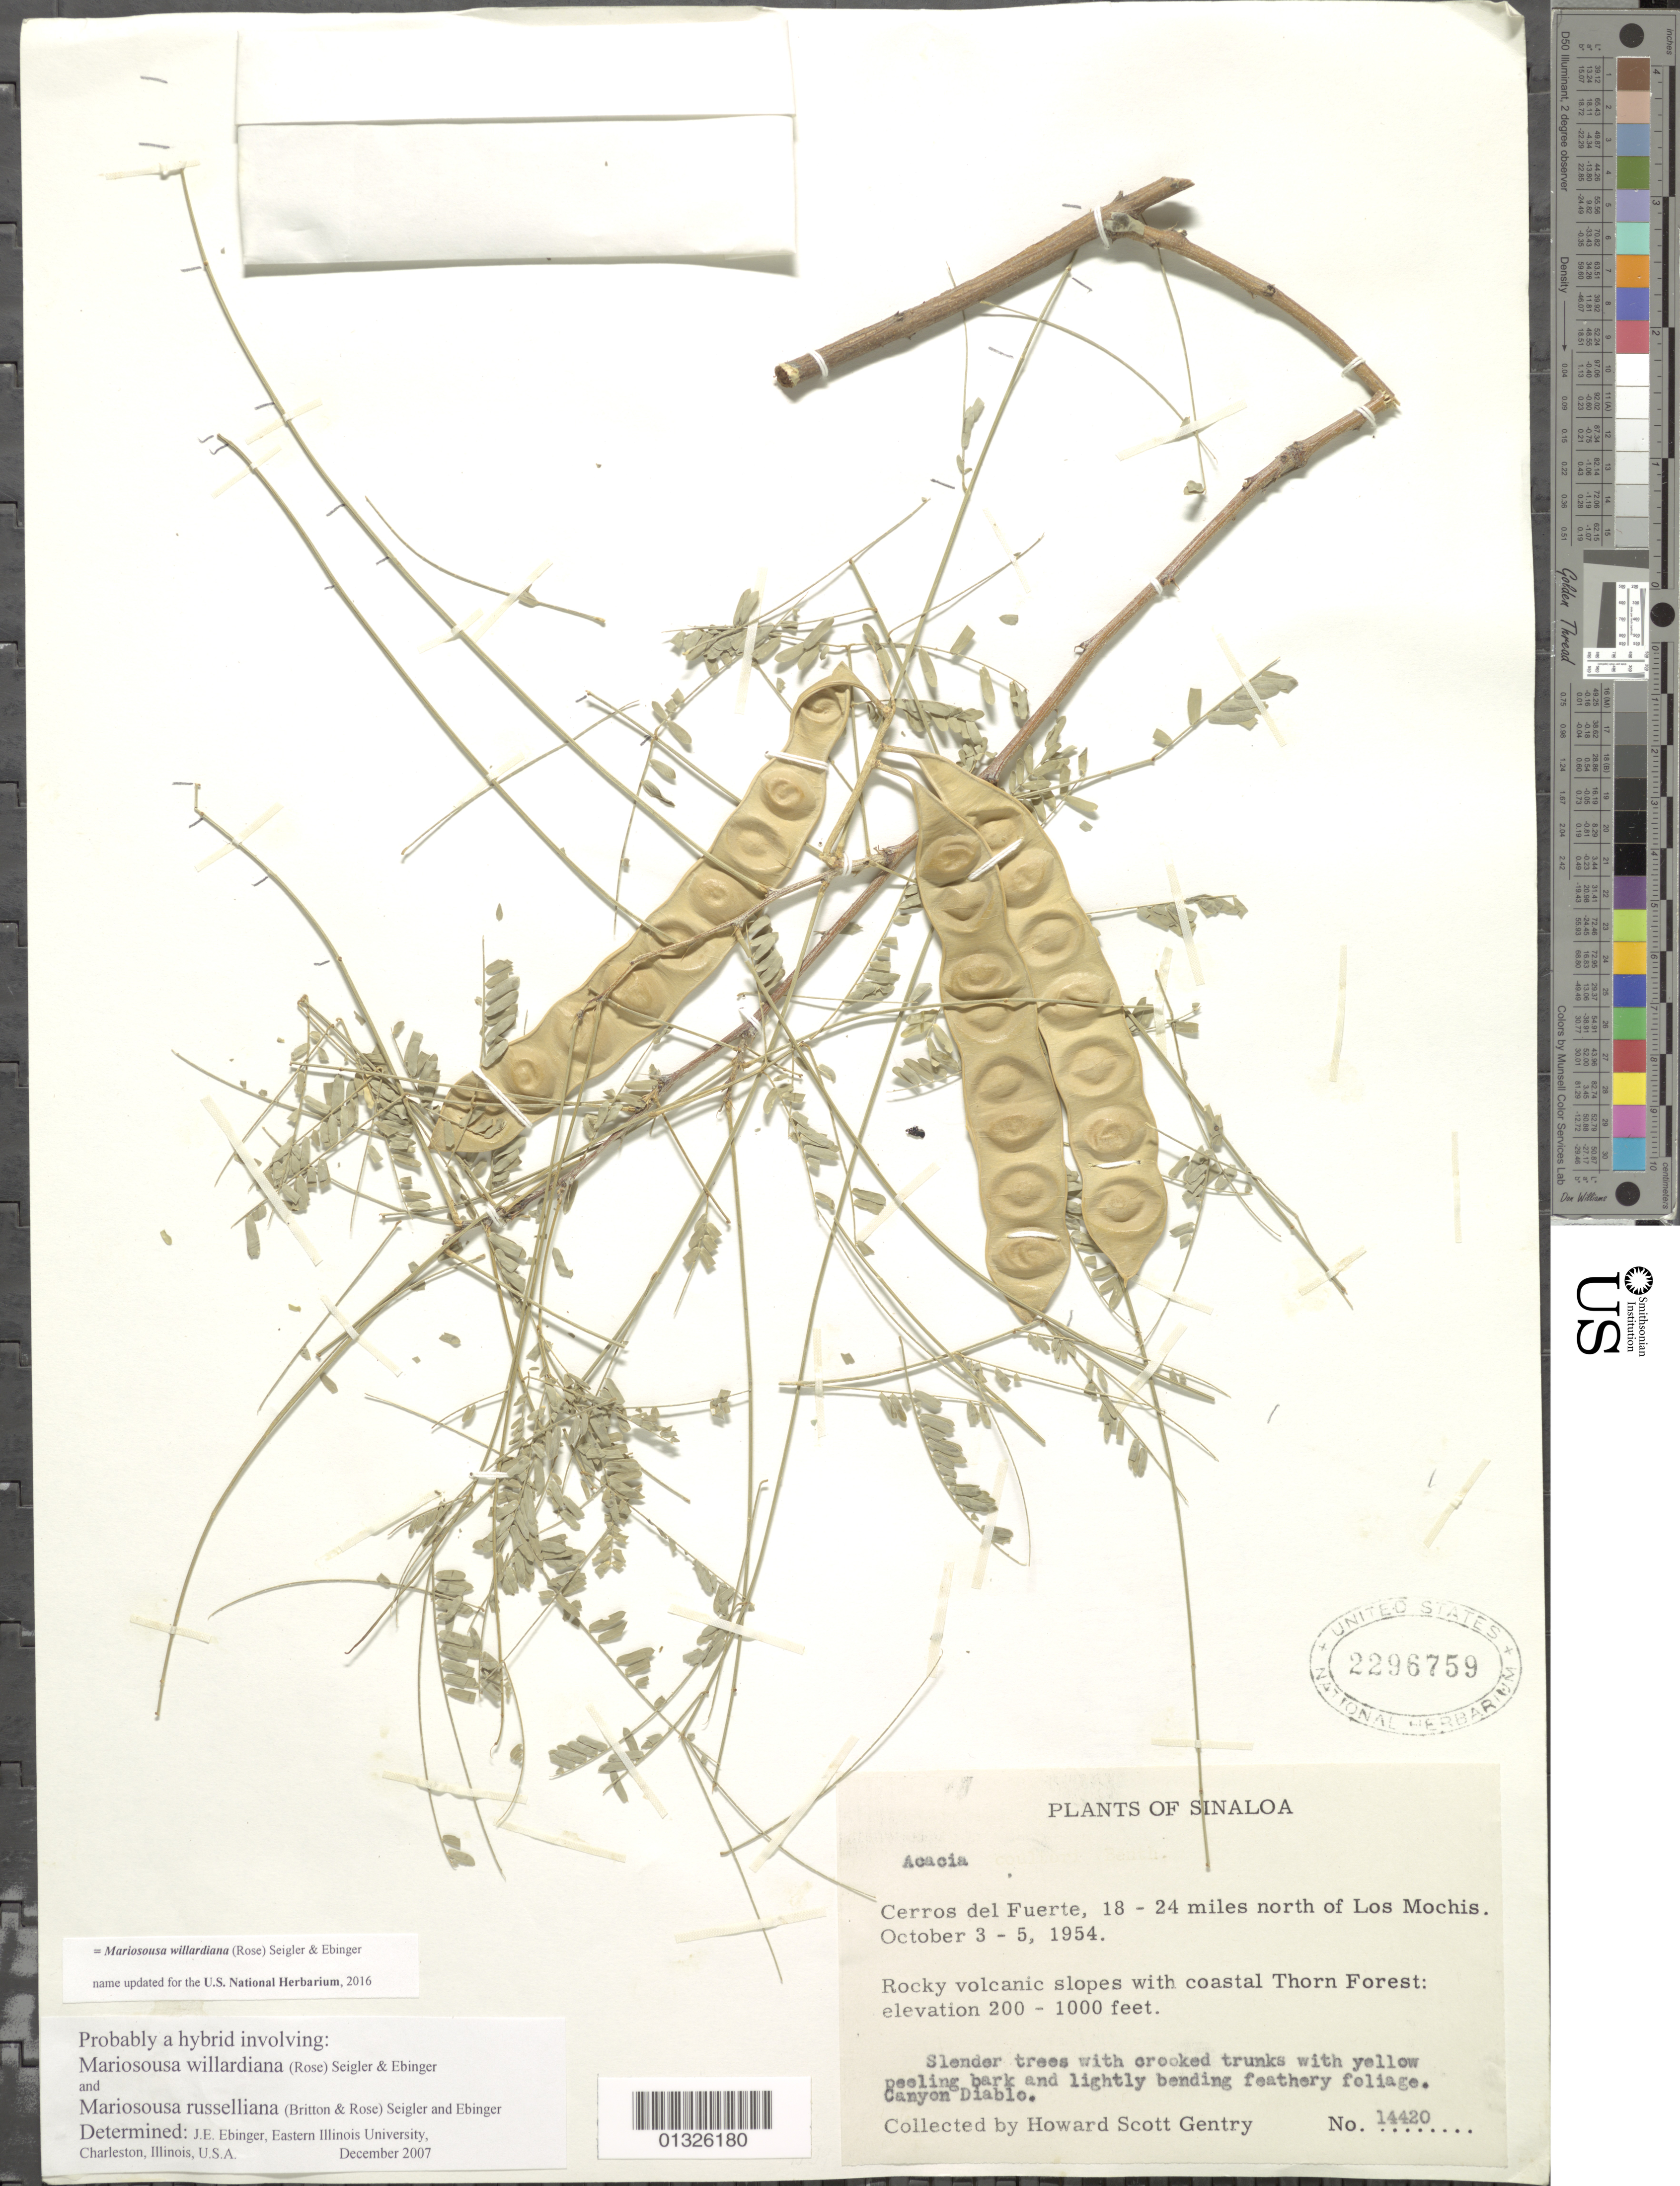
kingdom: Plantae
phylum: Tracheophyta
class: Magnoliopsida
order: Fabales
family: Fabaceae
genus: Mariosousa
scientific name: Mariosousa willardiana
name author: (Rose) Seigler & Ebinger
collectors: H. S. Gentry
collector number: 14420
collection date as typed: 03 Oct 1954 to 05 Oct 1954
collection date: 1954-10-03/1954-10-05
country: Mexico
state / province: Sinaloa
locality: Cerros del Fuerte, 18-24 miles north of Los Mochis.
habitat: Rocky volcanic slopes with coastal Thorn Forest.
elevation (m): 61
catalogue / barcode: US 2296759